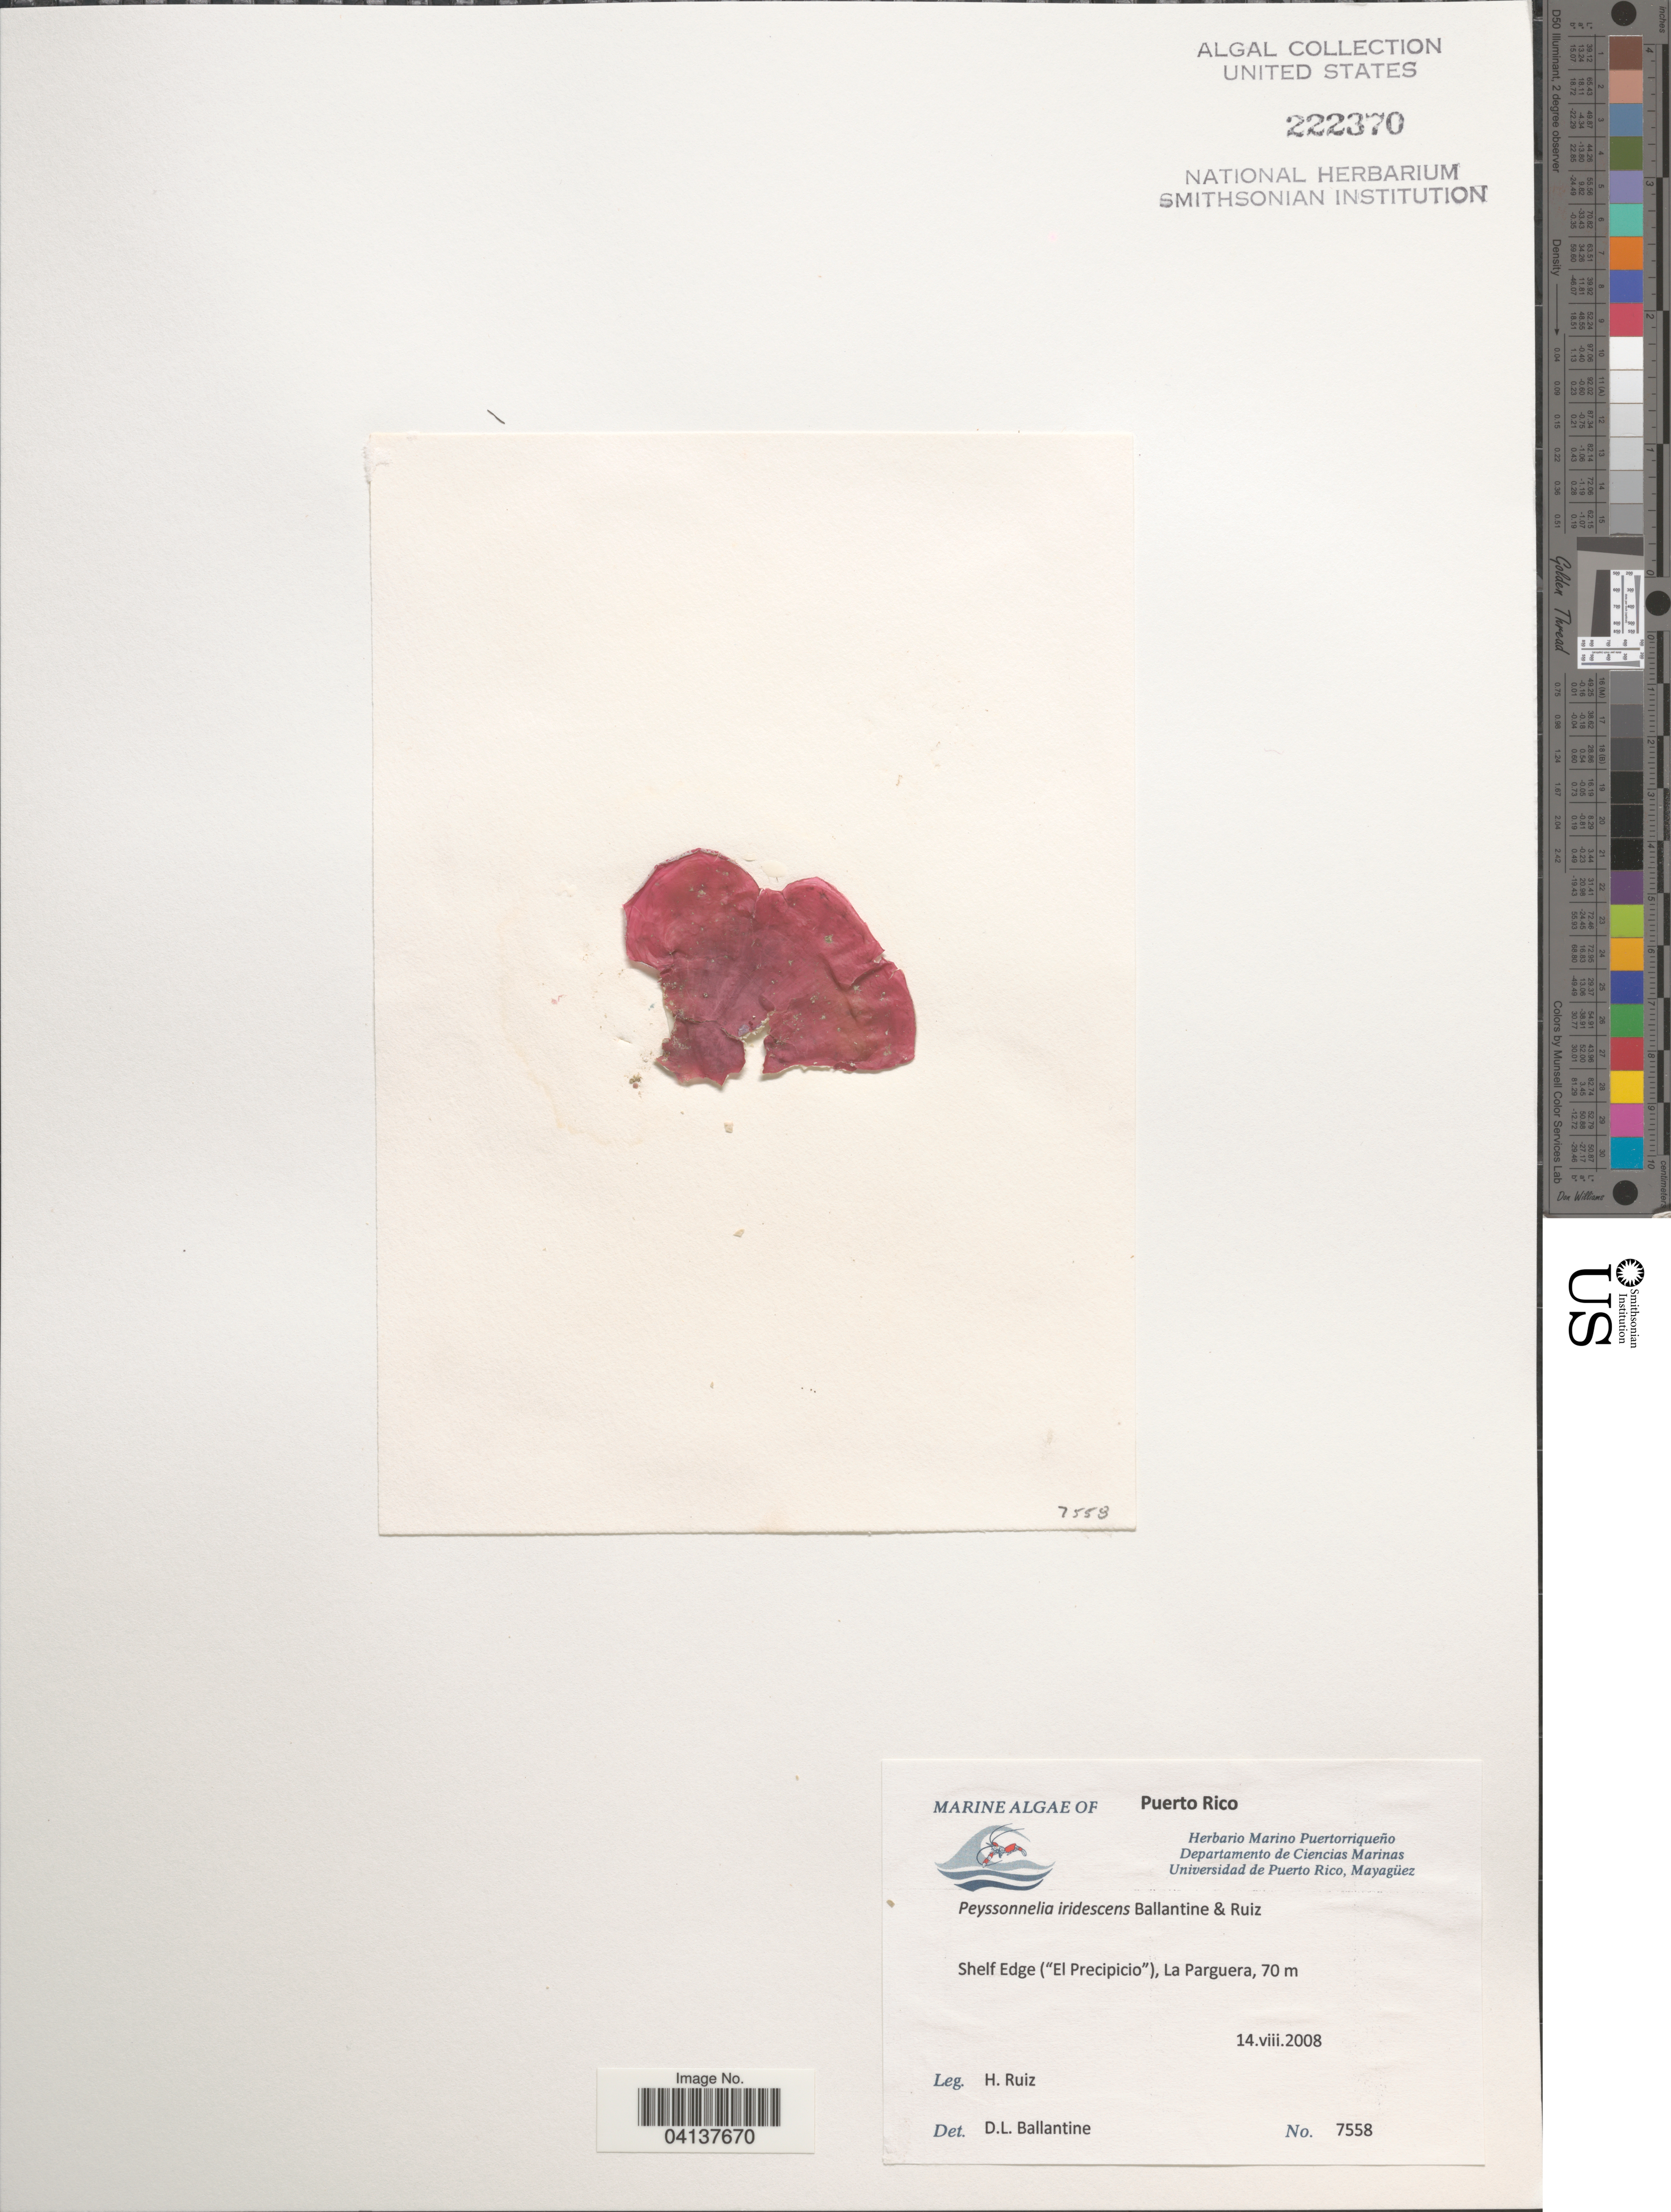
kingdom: Plantae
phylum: Rhodophyta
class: Florideophyceae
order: Peyssonneliales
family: Peyssonneliaceae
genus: Peyssonnelia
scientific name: Peyssonnelia iridescens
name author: D.L. Ballant. & H.Ruiz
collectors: H. Ruiz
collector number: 7558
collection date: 2008-08-14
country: Puerto Rico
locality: Shelf Edge ("El Precipicio"), La Parguera.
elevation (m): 70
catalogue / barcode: US 222370